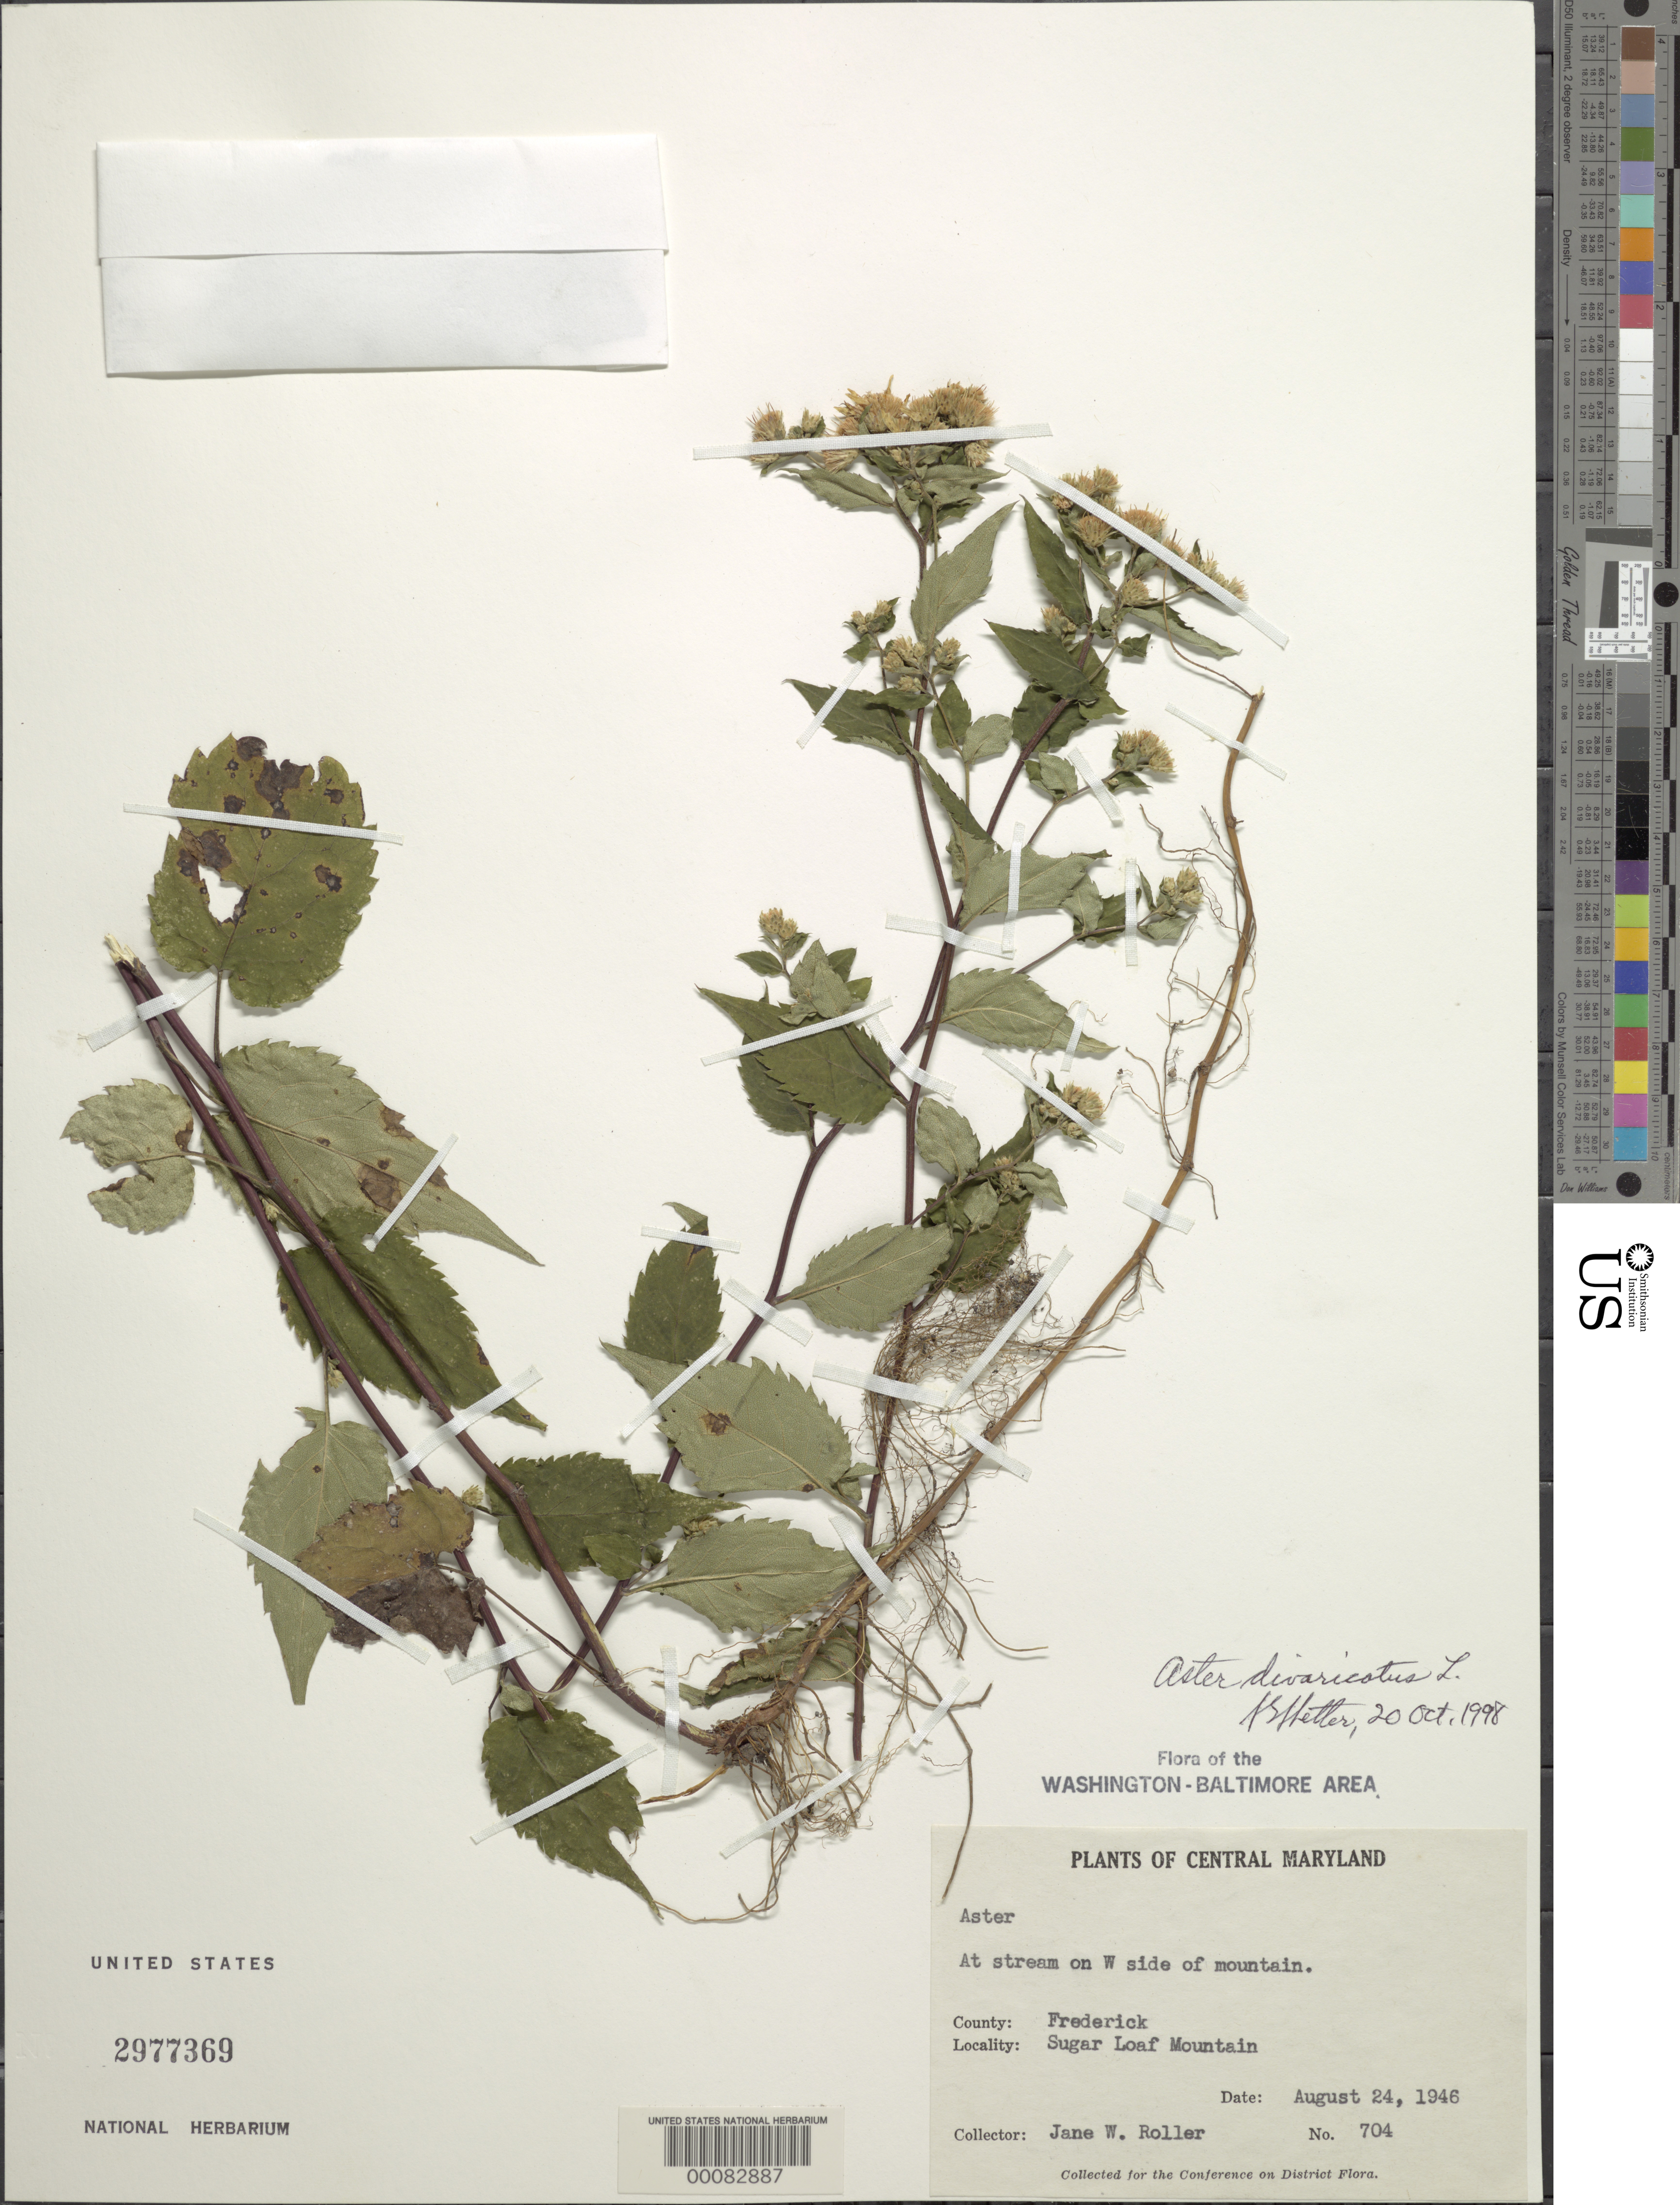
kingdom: Plantae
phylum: Tracheophyta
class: Magnoliopsida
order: Asterales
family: Asteraceae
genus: Eurybia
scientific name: Eurybia divaricata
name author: (L.) G.L. Nesom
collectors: J. W. Roller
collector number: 704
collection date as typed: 24 Aug 1946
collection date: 1946-08-24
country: United States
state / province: Maryland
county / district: Frederick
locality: West side of Sugar Loaf Mountain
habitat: Stream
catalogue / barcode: US 2977369